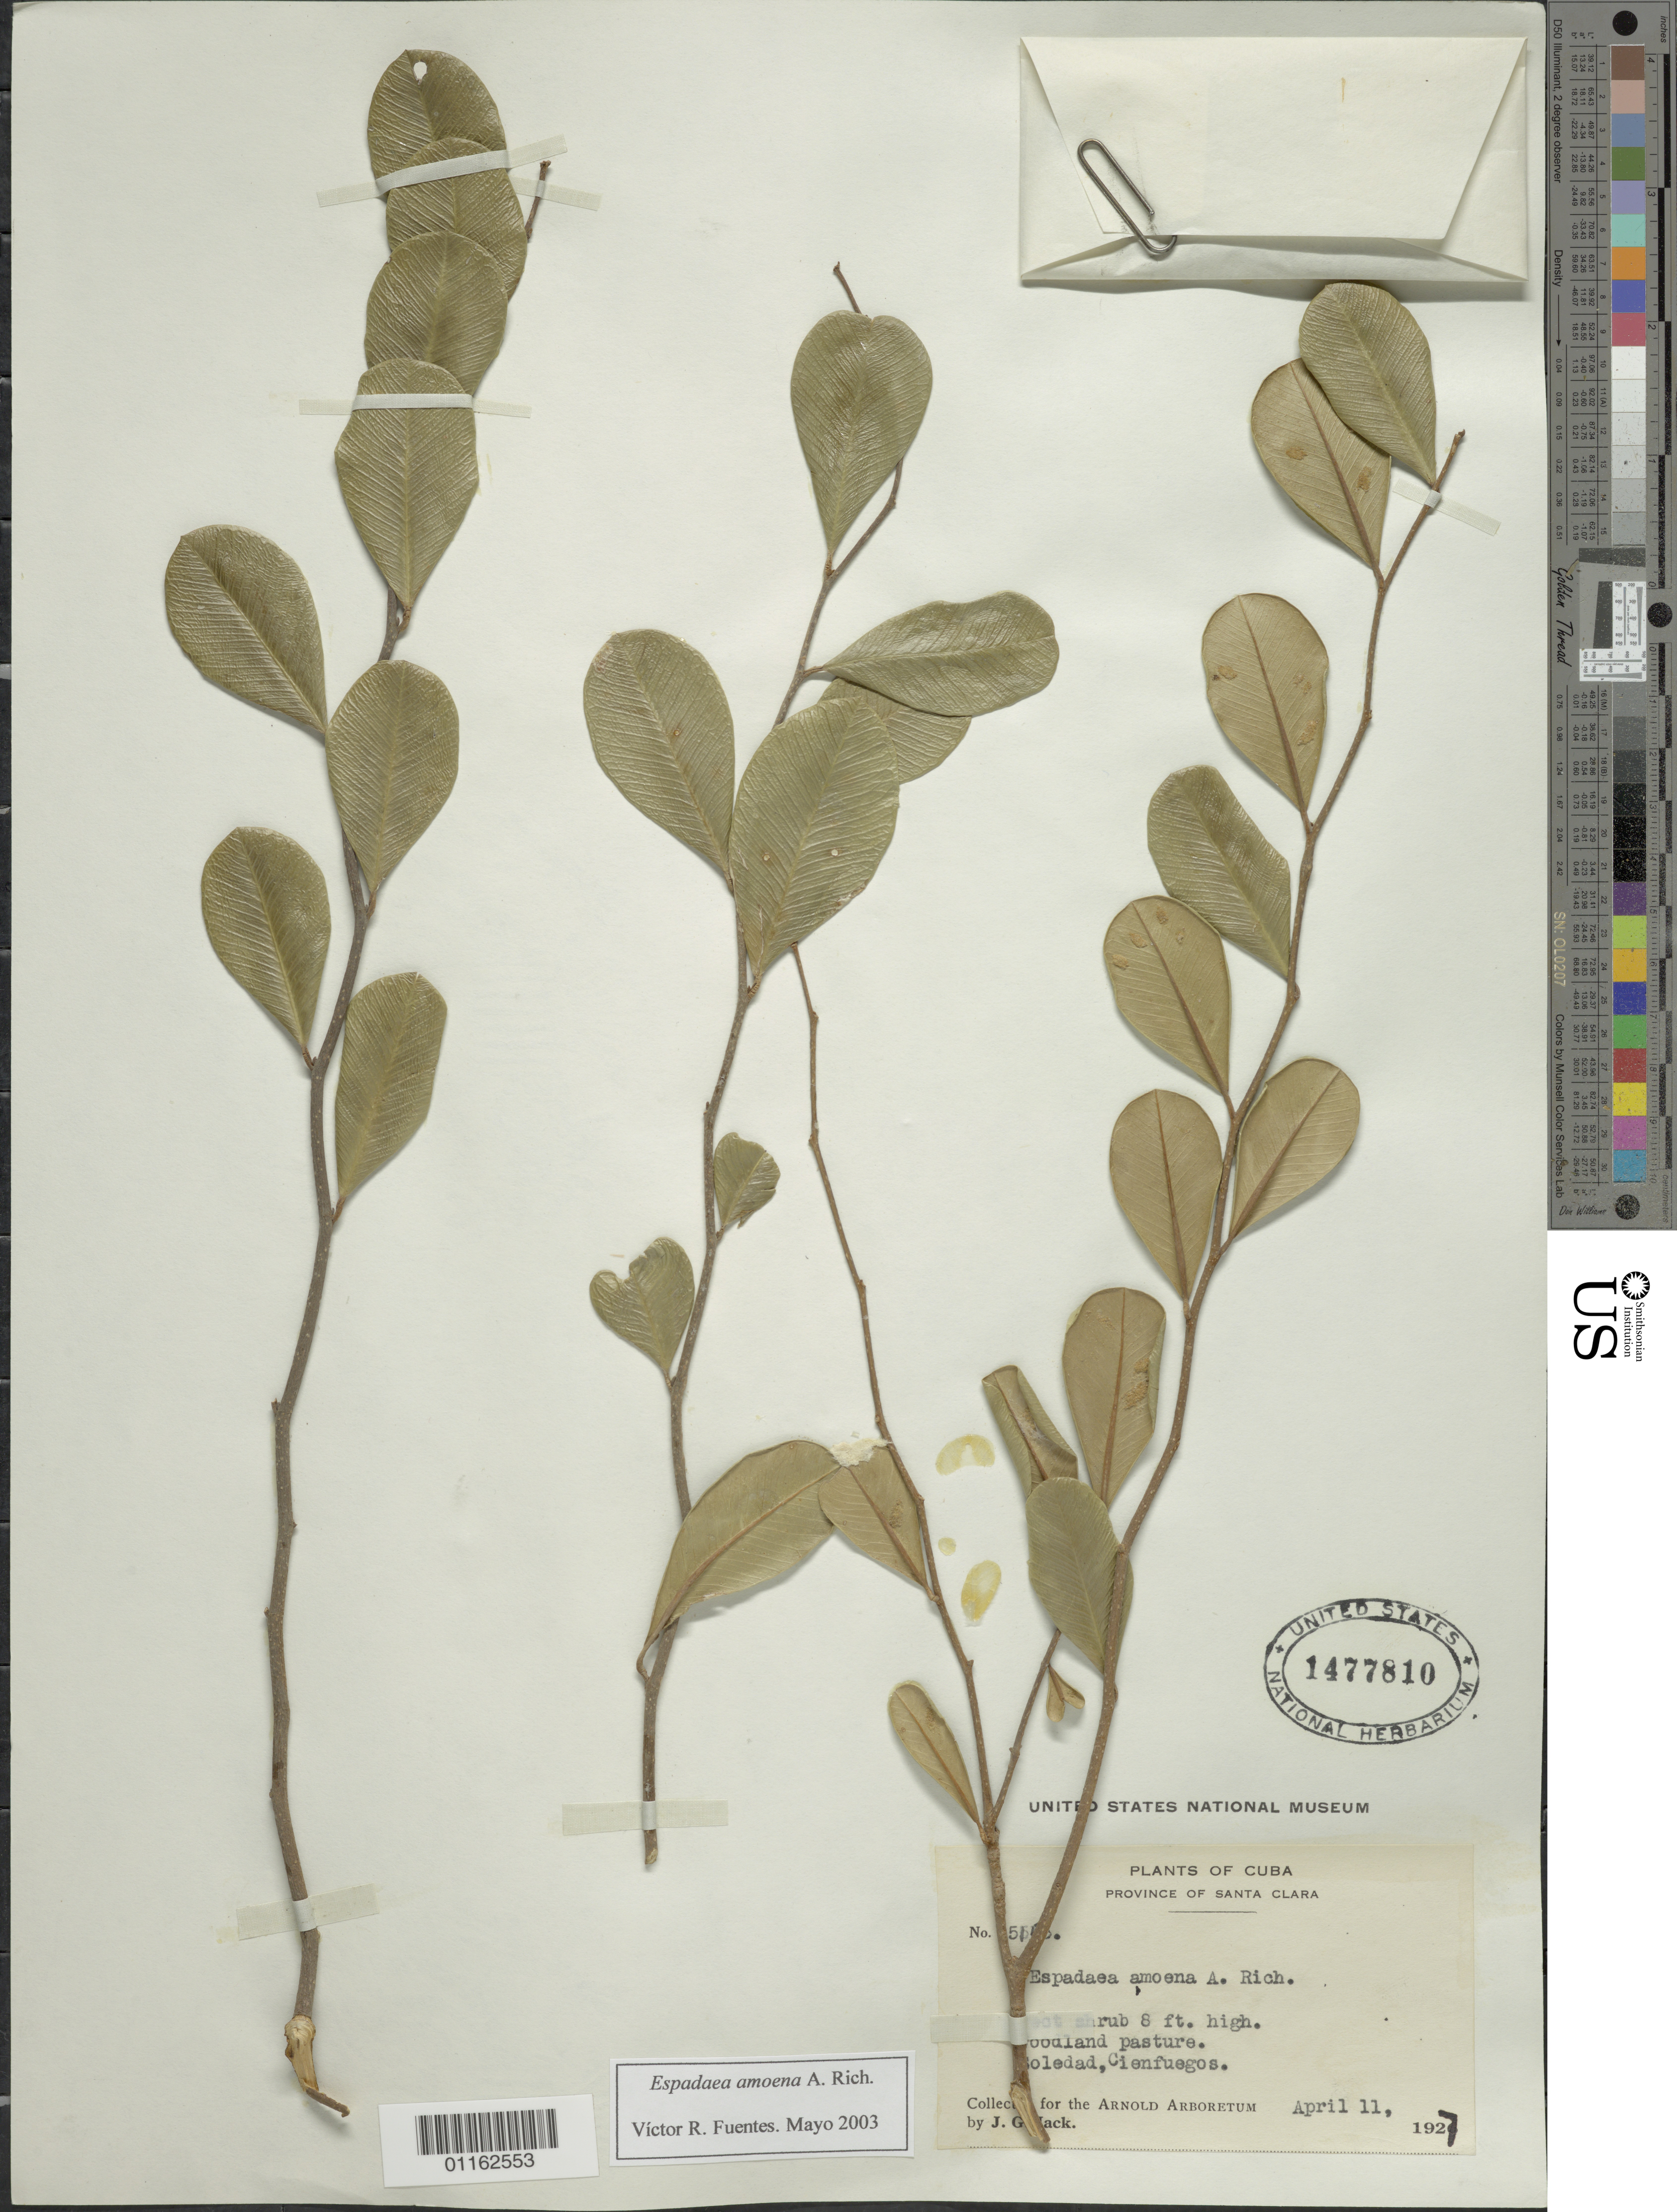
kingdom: Plantae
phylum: Tracheophyta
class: Magnoliopsida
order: Solanales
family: Solanaceae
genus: Espadaea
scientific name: Espadaea amoena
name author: A. Rich.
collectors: J. G. Jack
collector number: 5155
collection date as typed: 11 Apr 1927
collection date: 1927-04-11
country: Cuba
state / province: Villa Clara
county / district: Santa Clara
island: Cuba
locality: Soledad, Cienfuegos. woodland pasture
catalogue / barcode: US 1477810